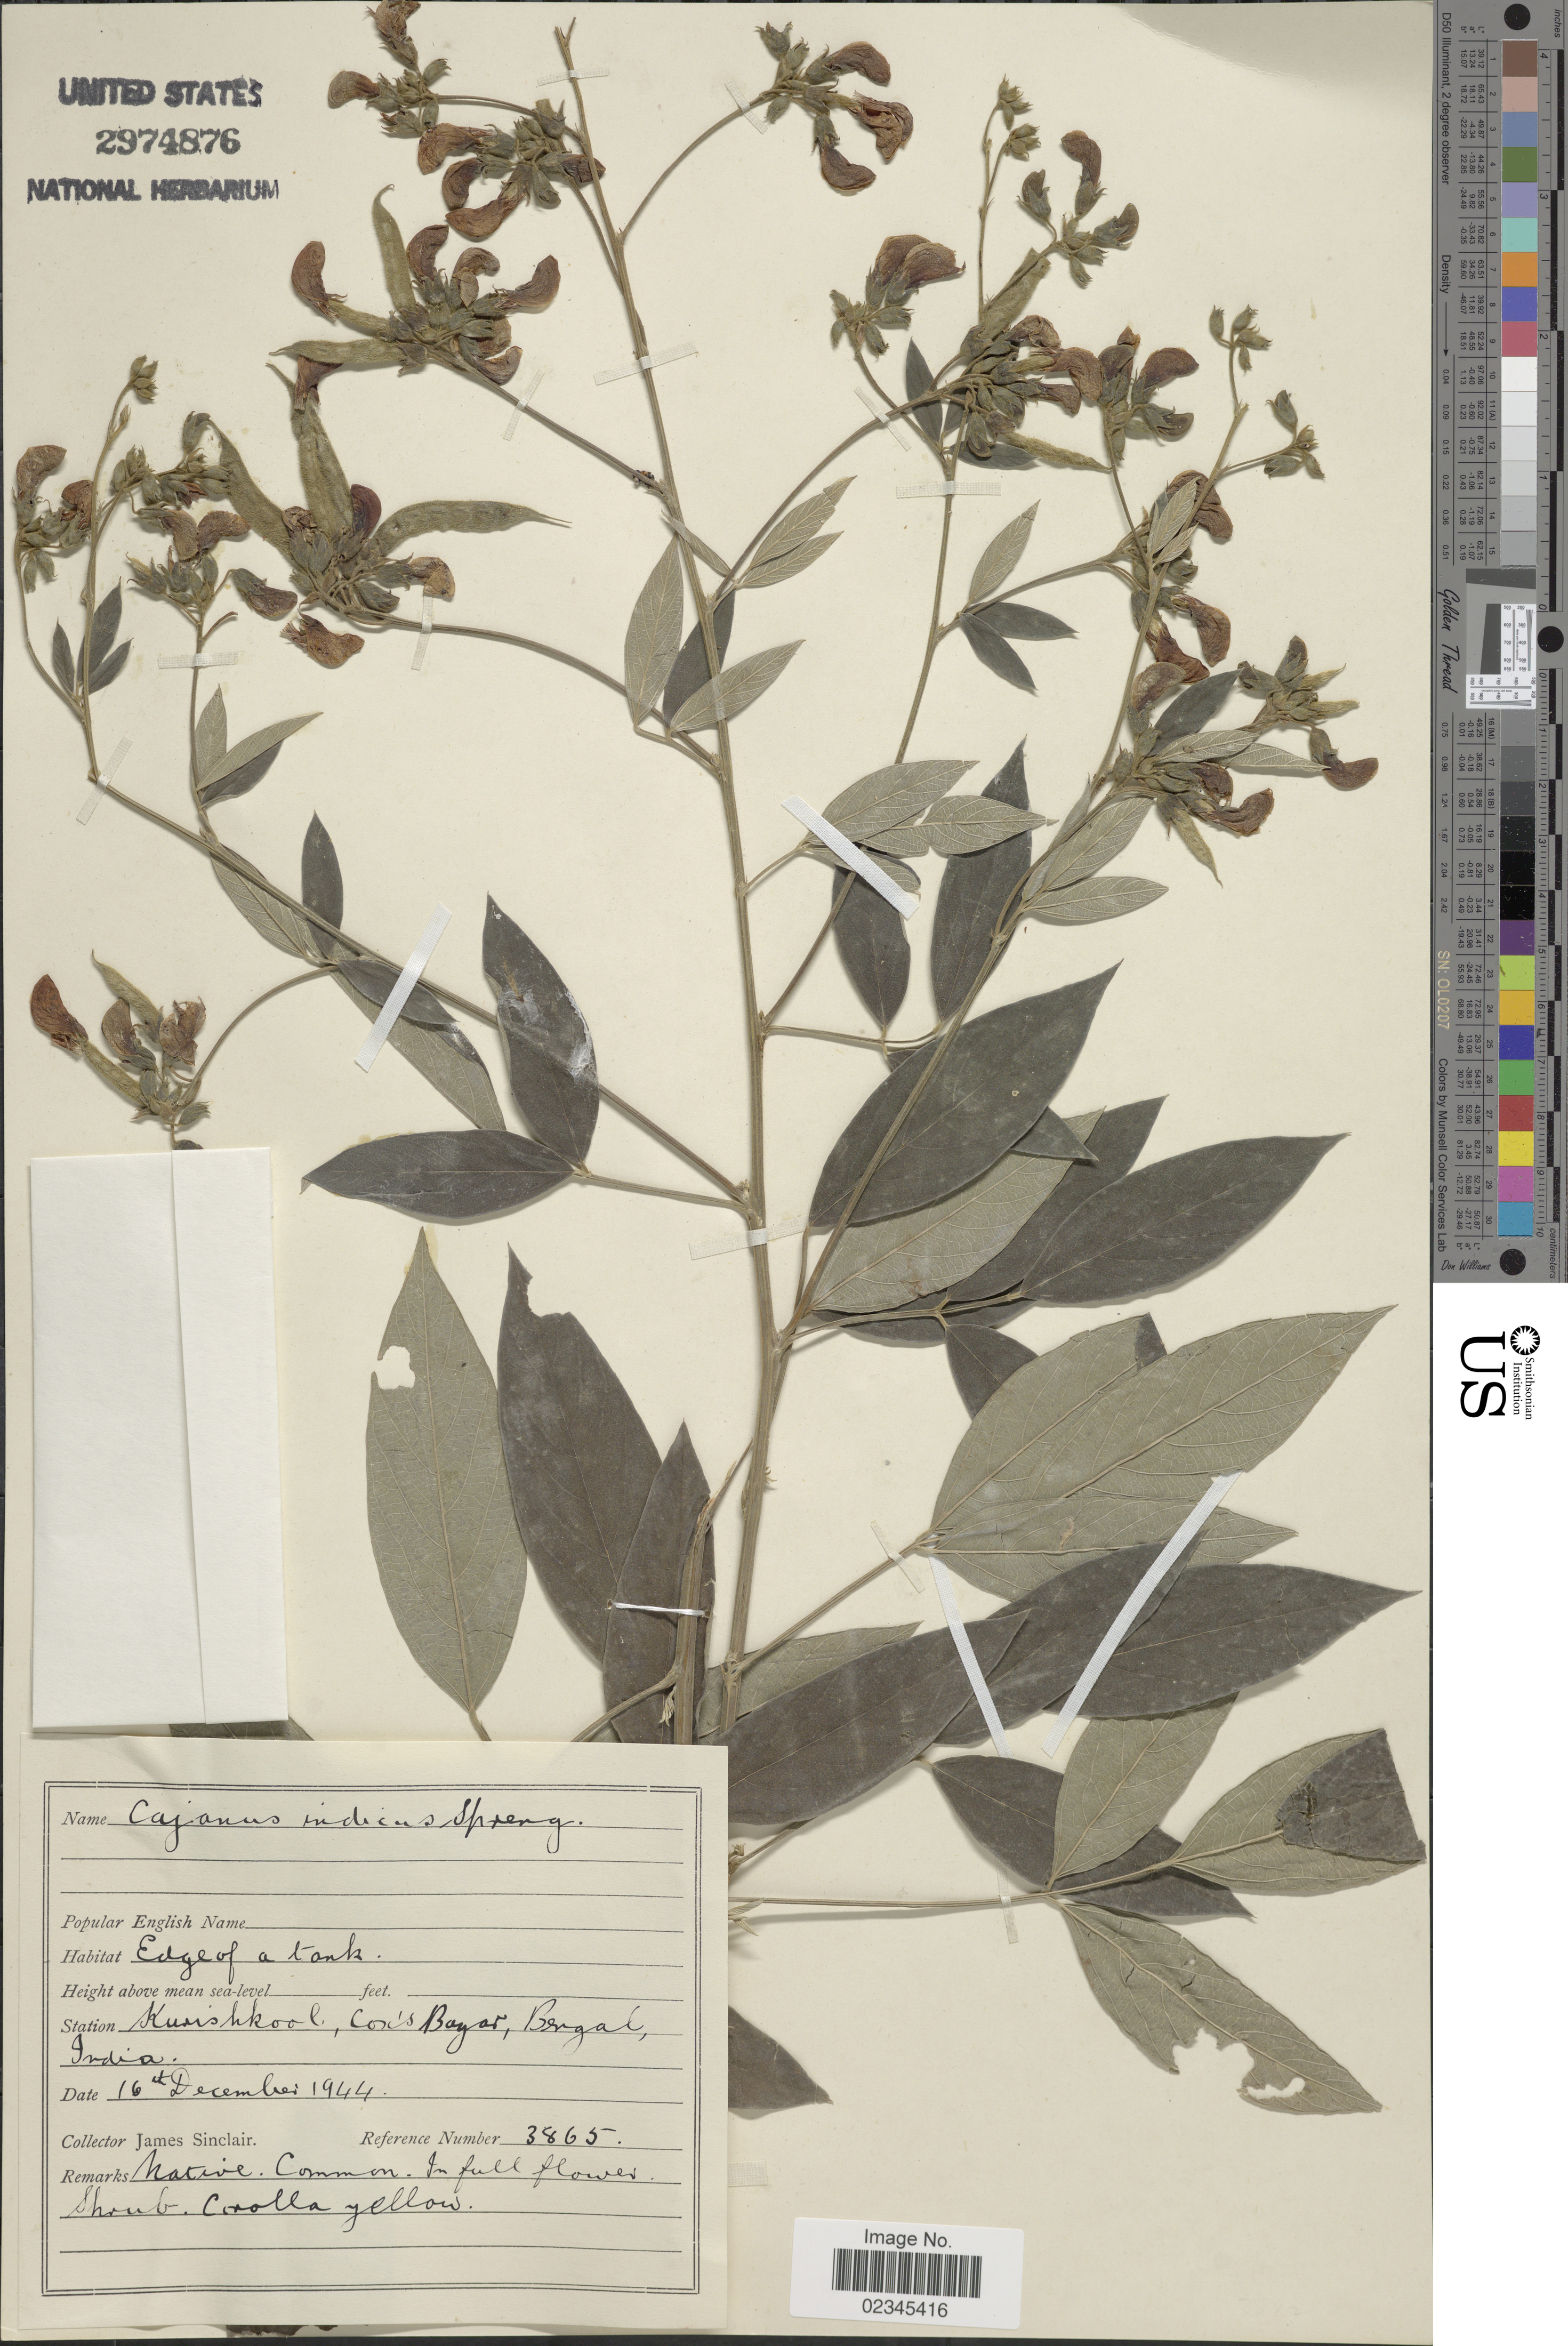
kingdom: Plantae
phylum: Tracheophyta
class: Magnoliopsida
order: Fabales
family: Fabaceae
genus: Cajanus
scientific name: Cajanus cajan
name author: (L.) Huth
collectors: J. Sinclair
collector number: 3865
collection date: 1944-12-16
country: Bangladesh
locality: Kurishkool, Cox's Bazar, Bengal, India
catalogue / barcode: US 2974876